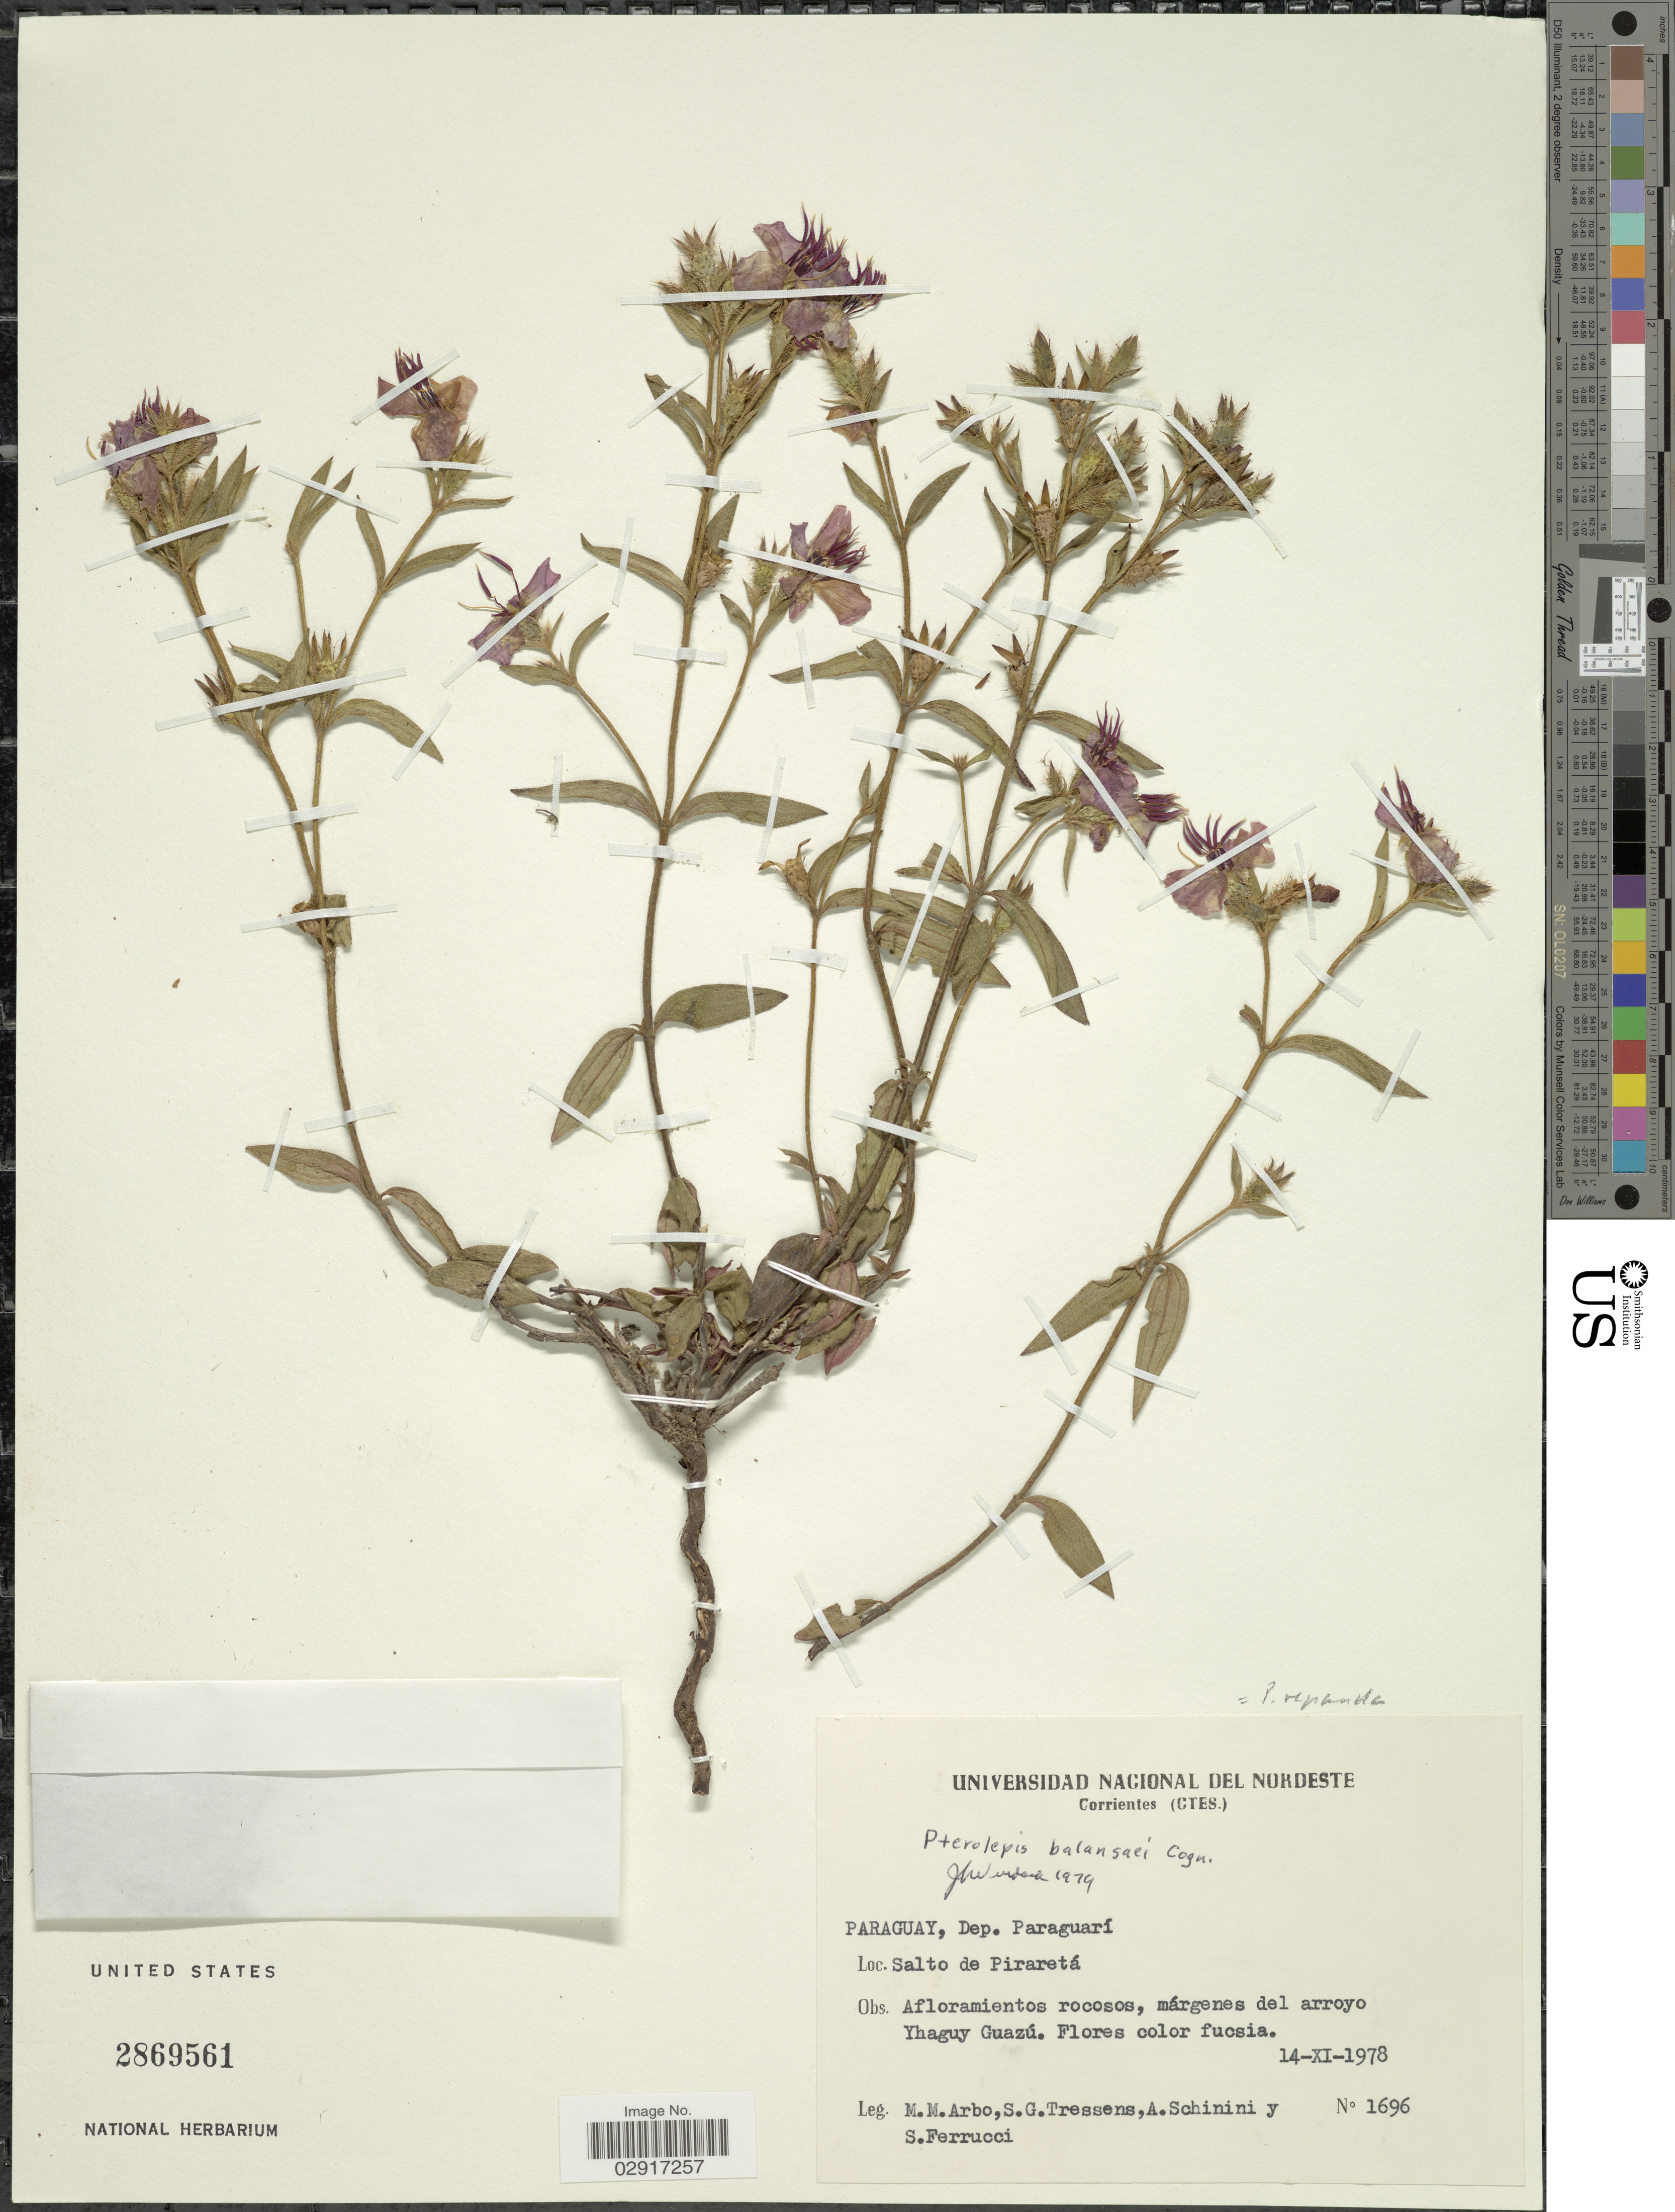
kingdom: Plantae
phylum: Tracheophyta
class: Magnoliopsida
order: Myrtales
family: Melastomataceae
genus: Pterolepis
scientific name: Pterolepis repanda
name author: (DC.) Triana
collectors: M. M. Arbo, S. Tressens, A. Schinini & S. Ferrucci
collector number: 1696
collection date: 1978-11-14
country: Paraguay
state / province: Paraguari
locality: Dep. Paraguarí. Salto de Piraretá.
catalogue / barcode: US 2869561